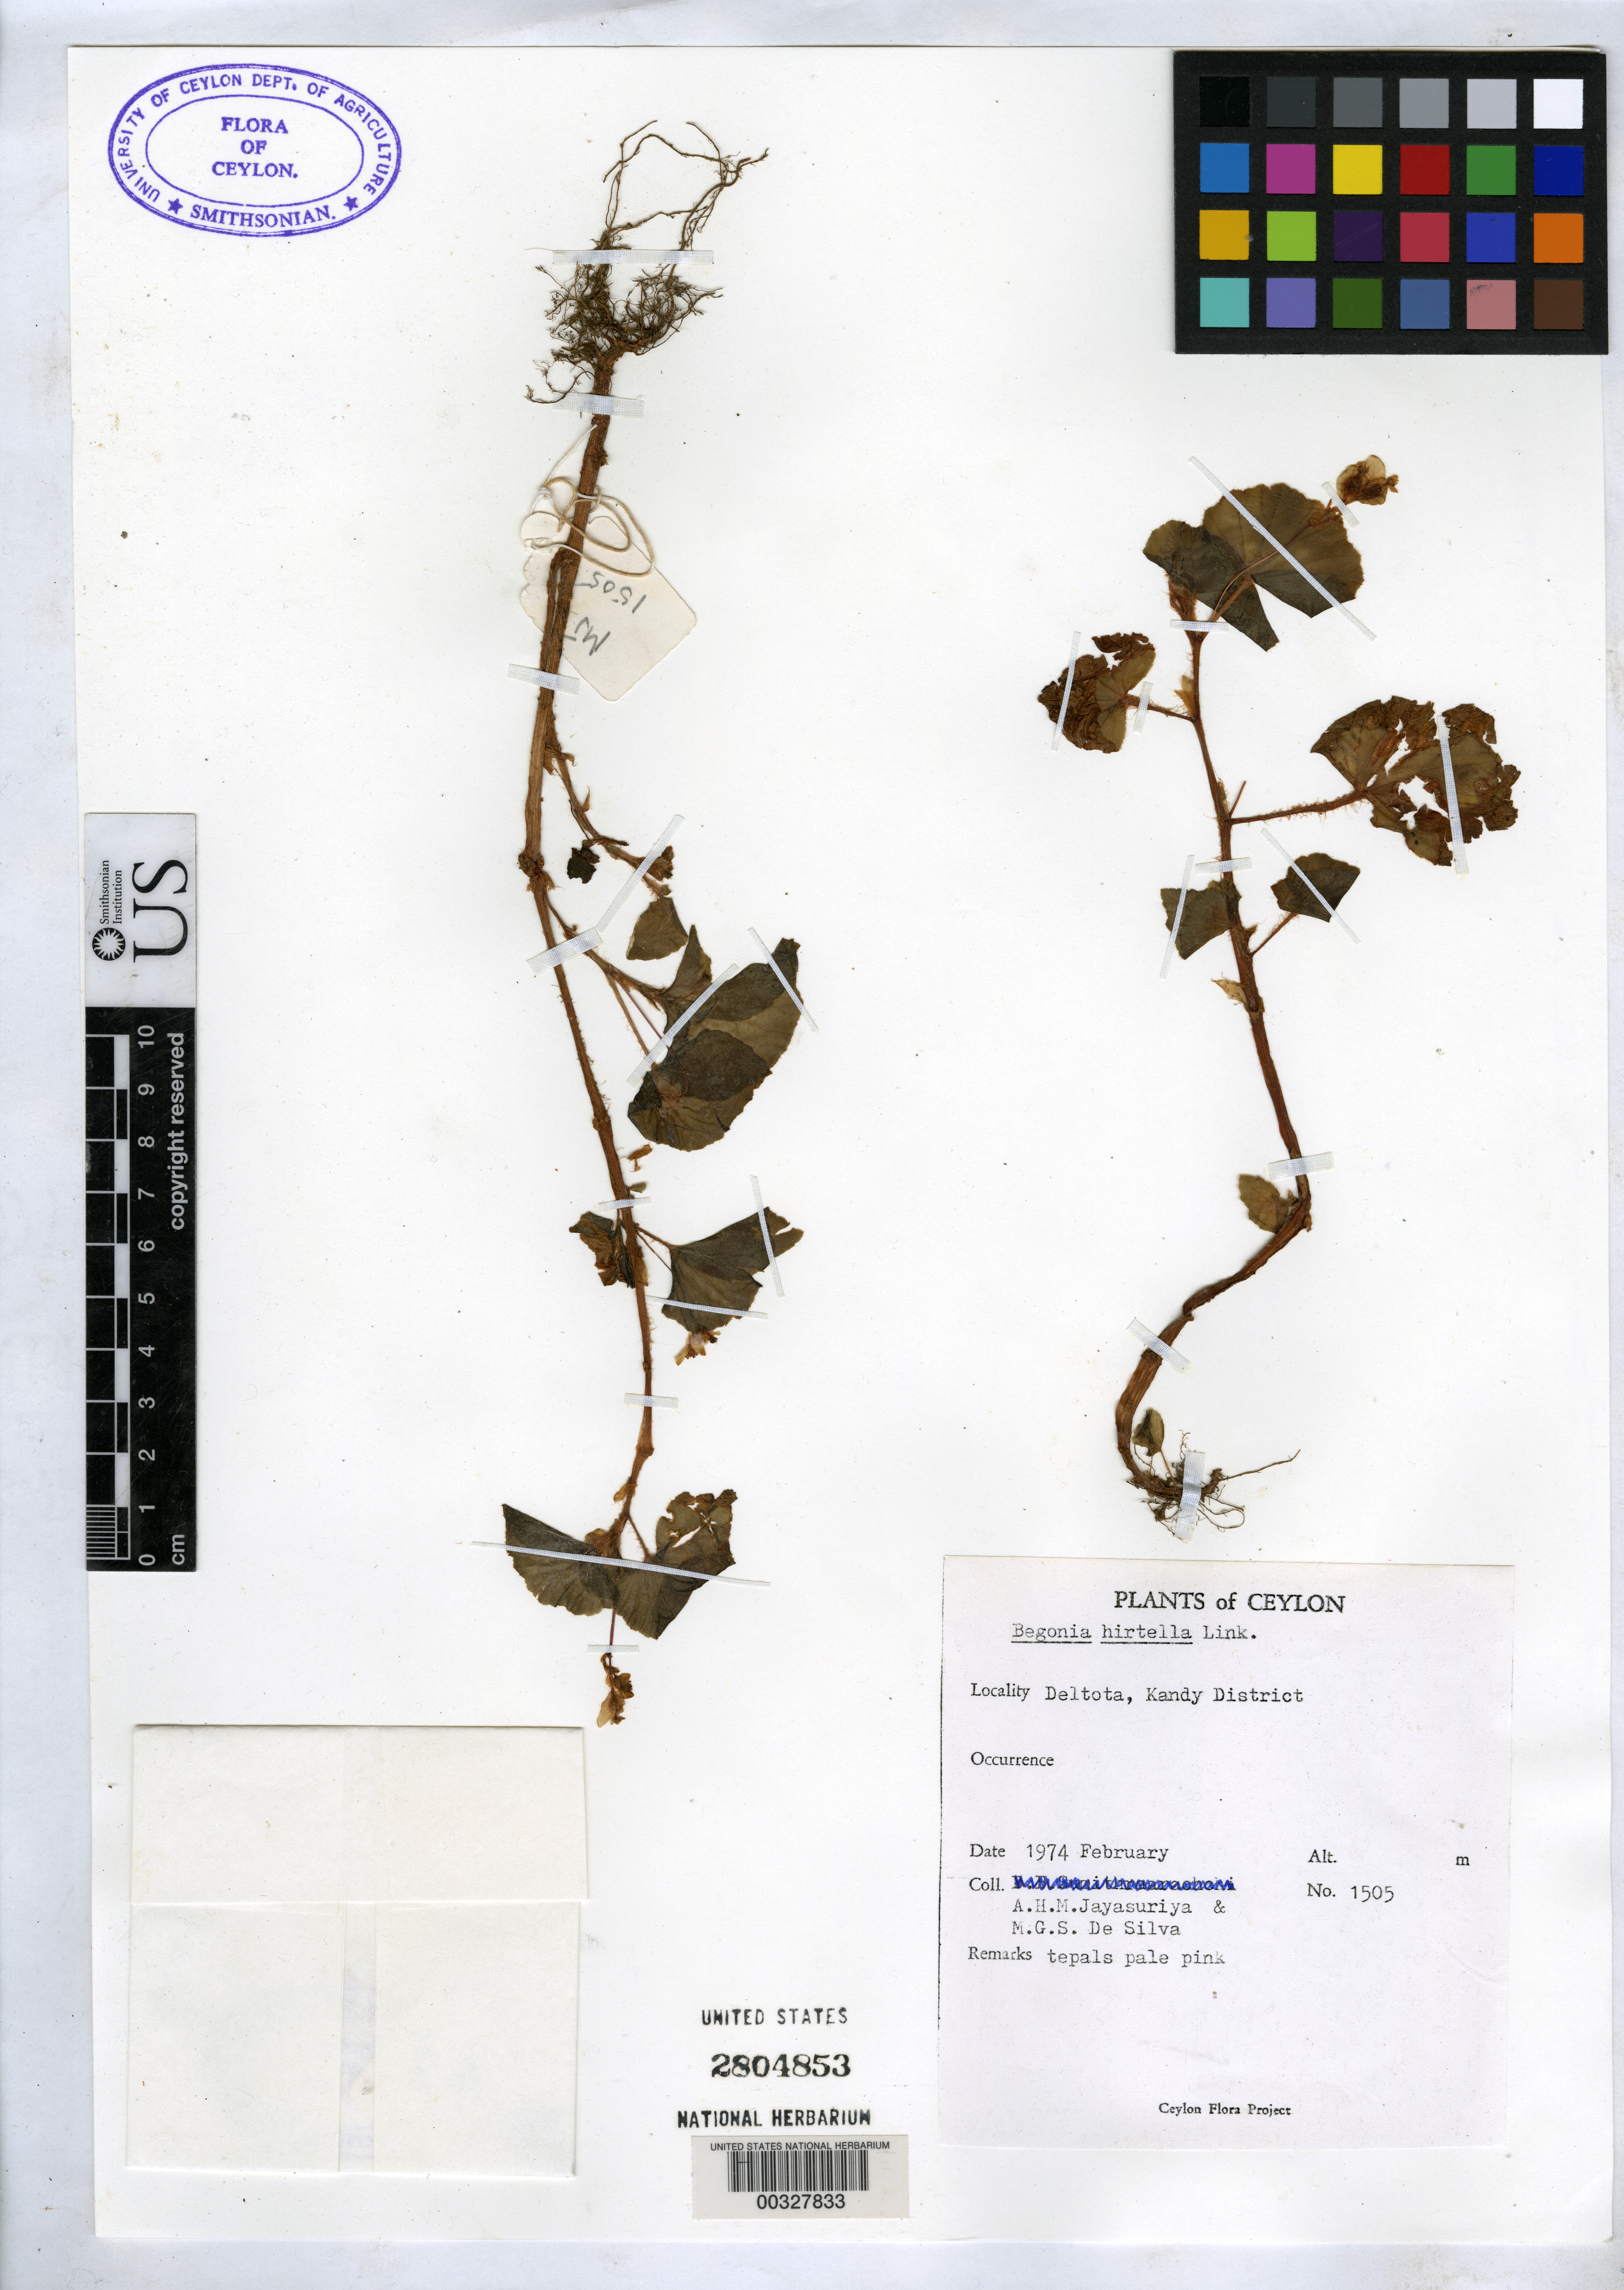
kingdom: Plantae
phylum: Tracheophyta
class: Magnoliopsida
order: Cucurbitales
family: Begoniaceae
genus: Begonia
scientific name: Begonia hirtella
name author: Link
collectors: A. H. Jayasuriya & M. G. Silva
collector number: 1505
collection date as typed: Feb 1974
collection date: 1974-02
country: Sri Lanka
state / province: Central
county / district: Kandy Dist.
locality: Deltota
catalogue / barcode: US 2804853